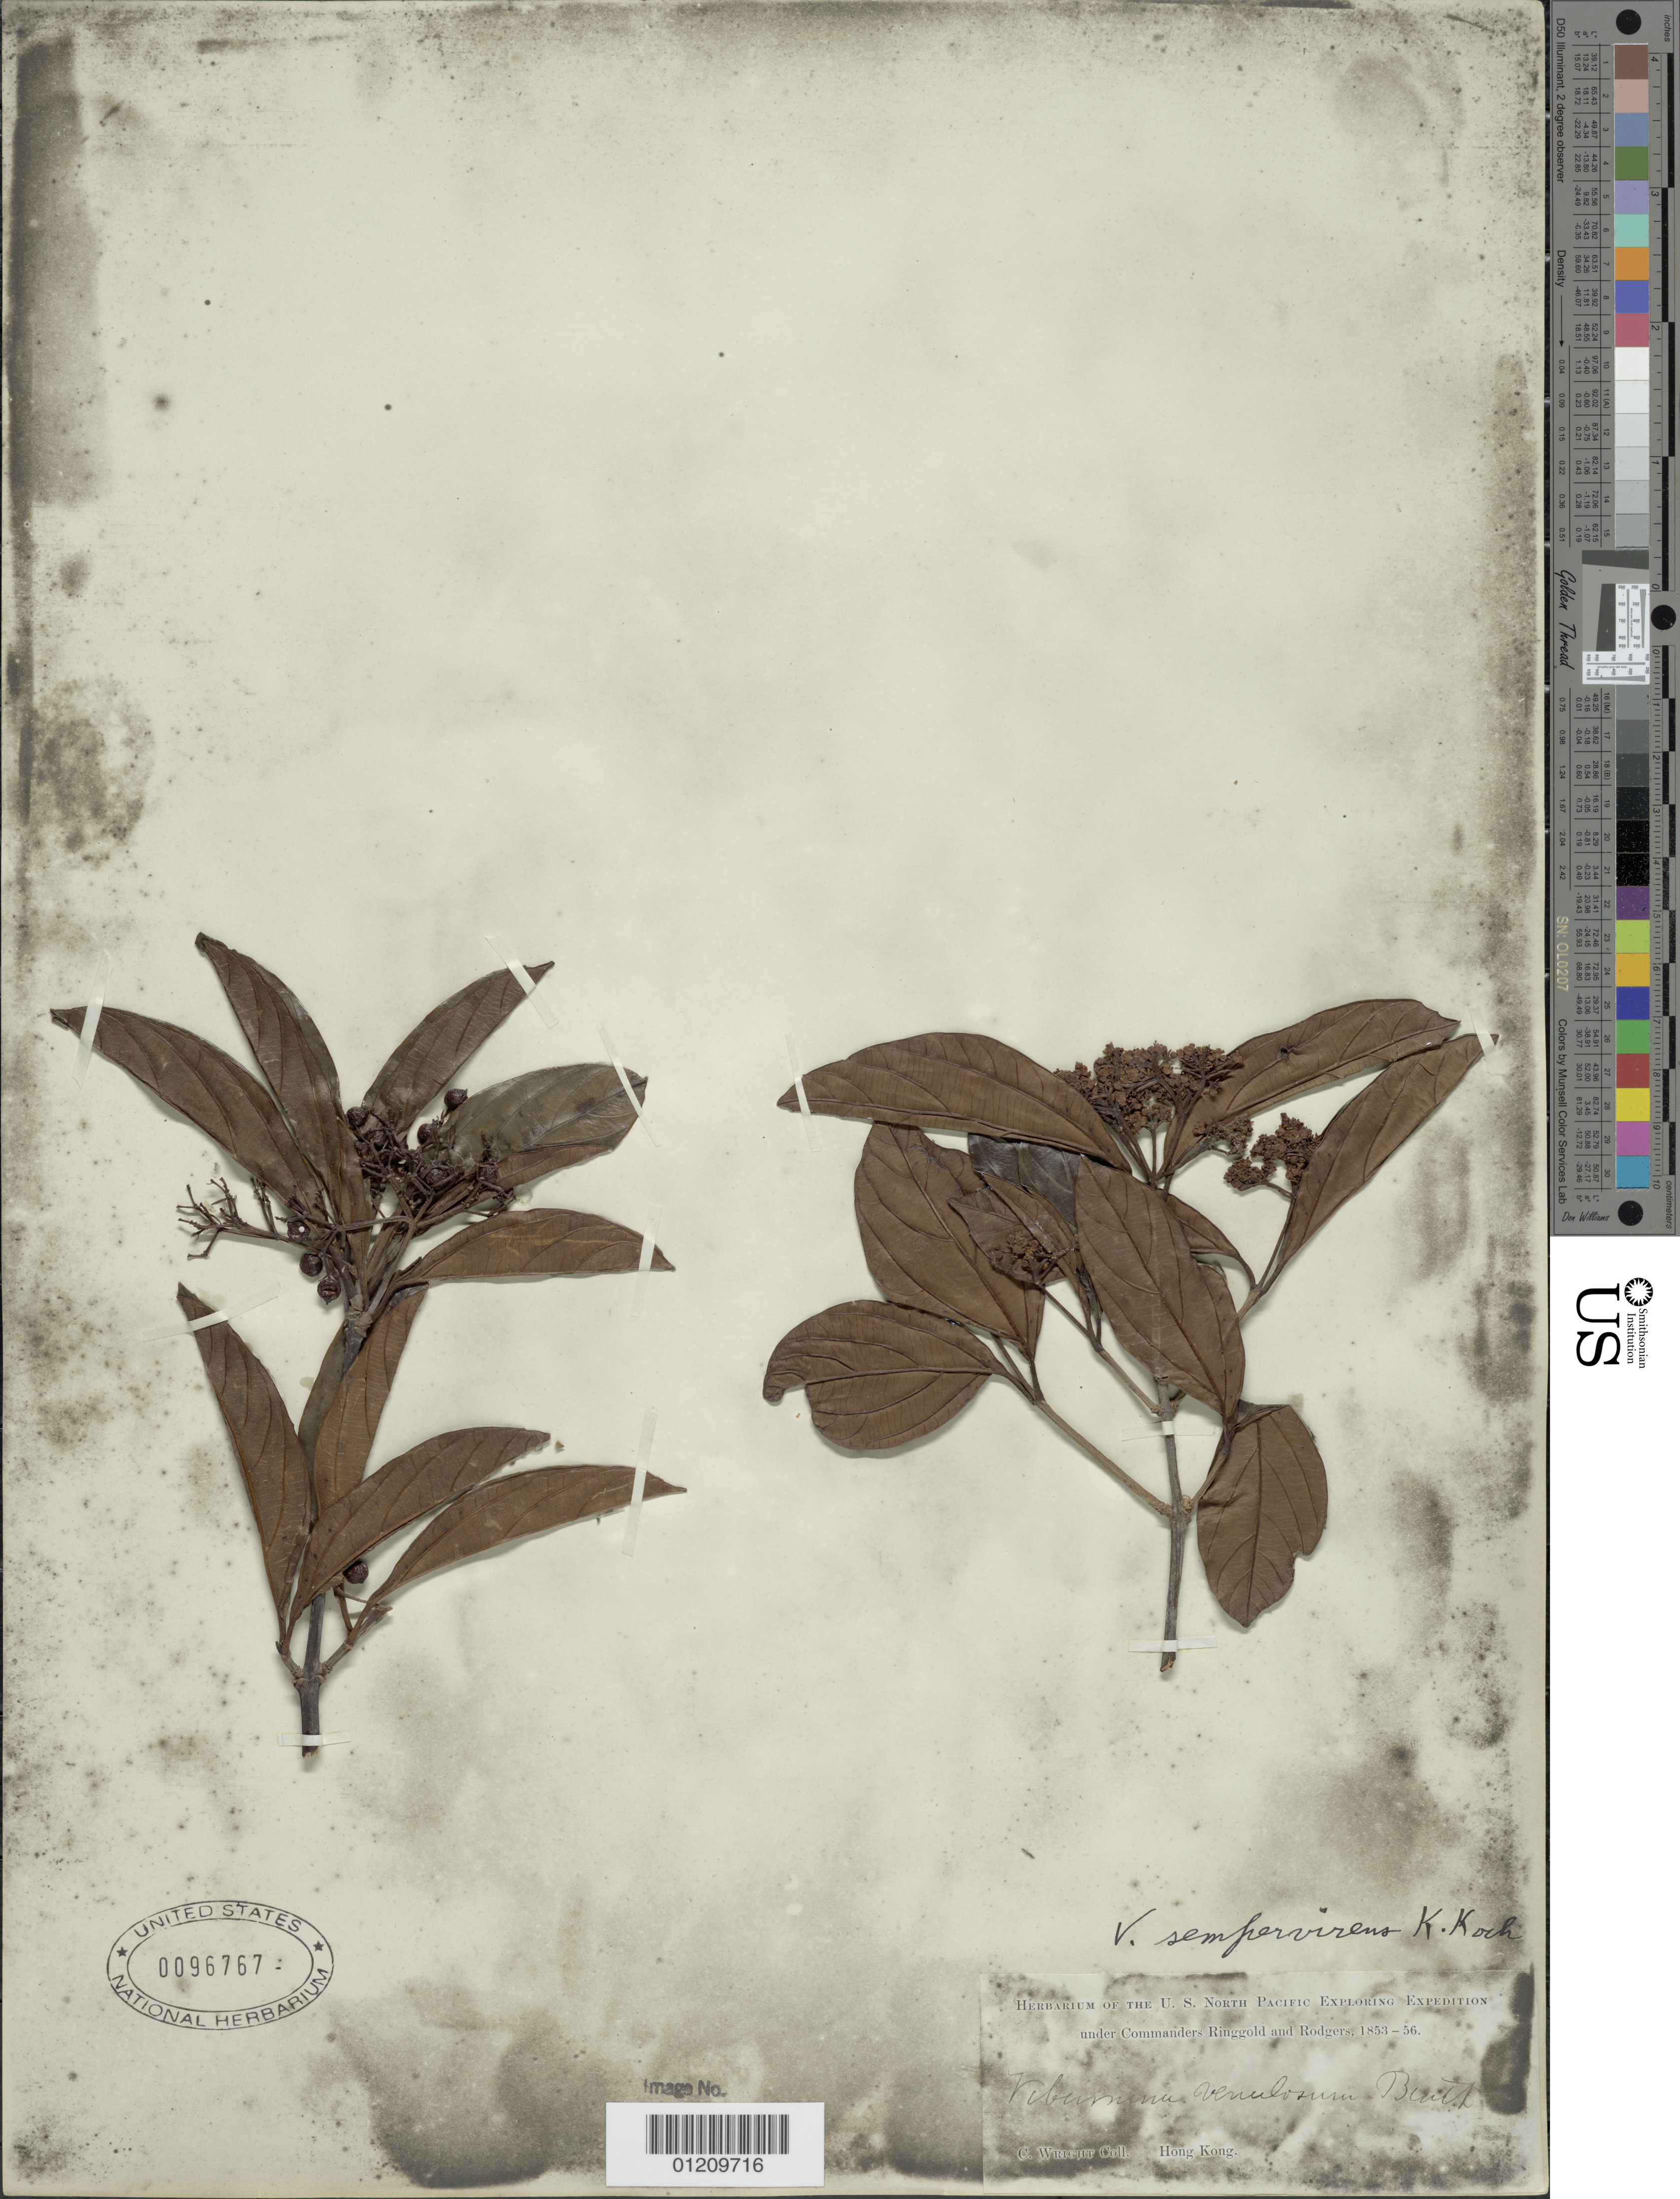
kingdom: Plantae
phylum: Tracheophyta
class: Magnoliopsida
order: Dipsacales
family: Viburnaceae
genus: Viburnum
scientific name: Viburnum sempervirens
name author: K. Koch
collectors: C. Wright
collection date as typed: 1853 to -- -- 1856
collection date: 1853/1856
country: China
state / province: Hong Kong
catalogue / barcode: US 96767